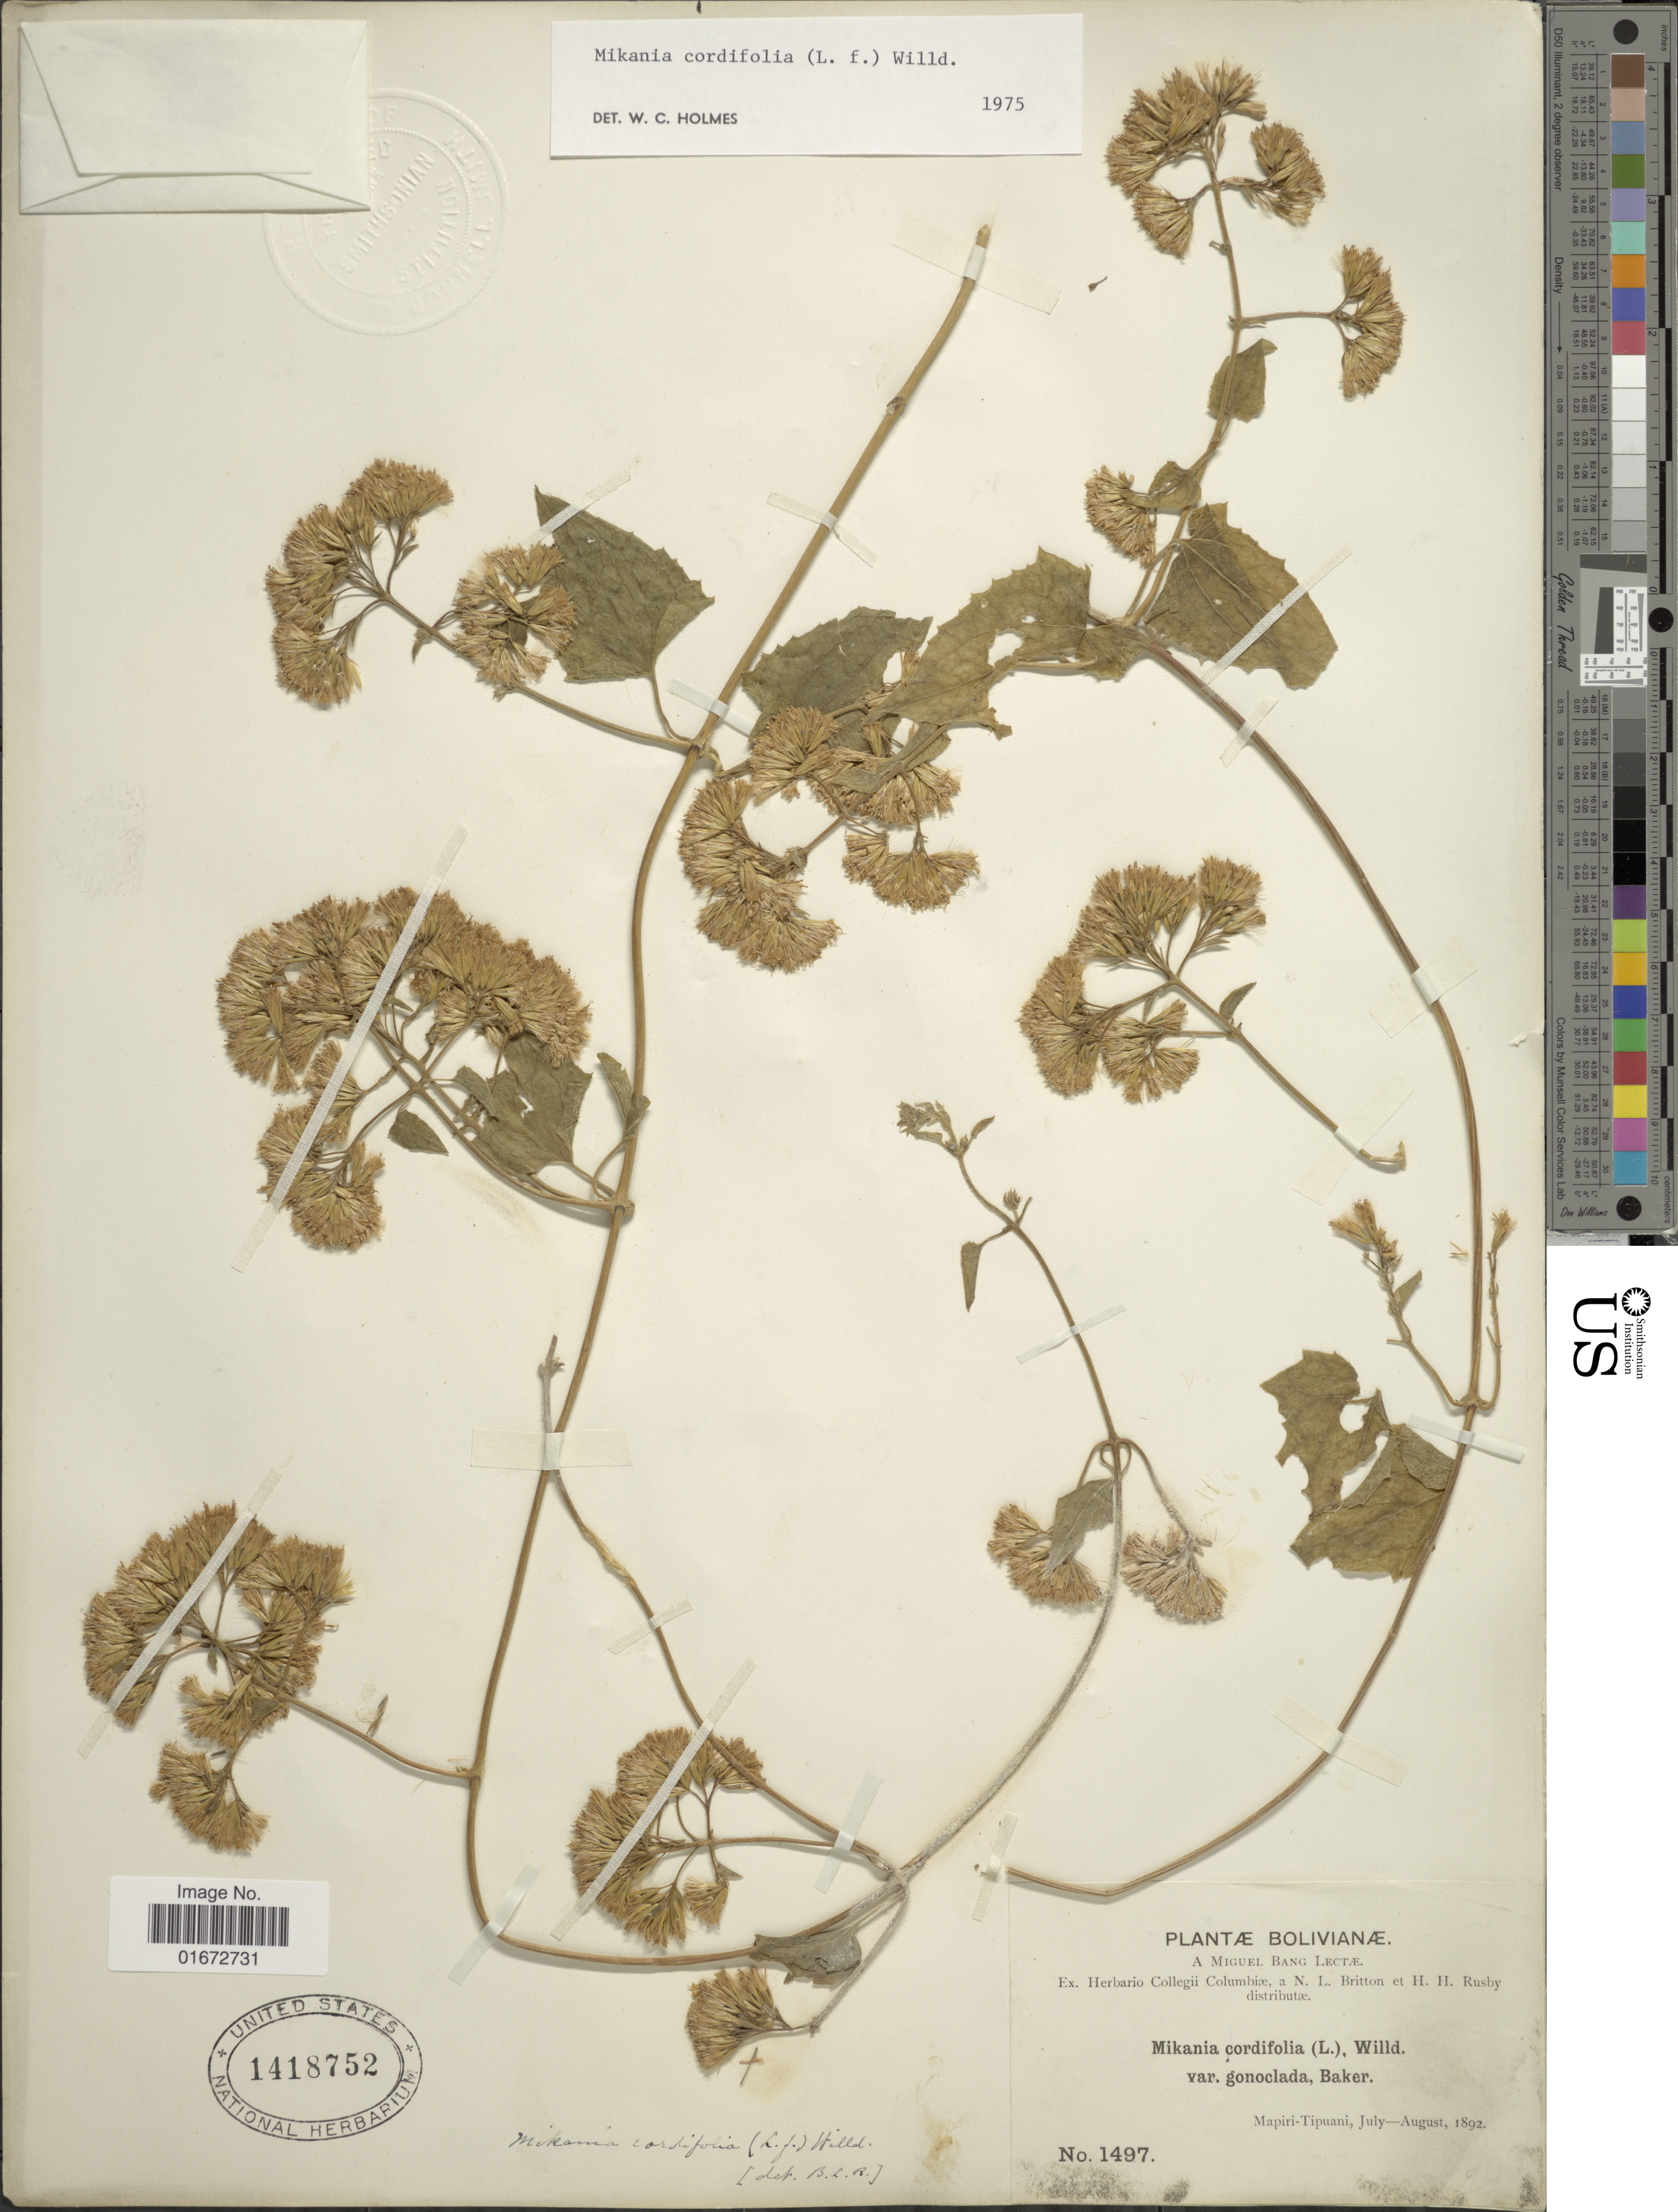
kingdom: Plantae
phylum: Tracheophyta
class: Magnoliopsida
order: Asterales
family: Asteraceae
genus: Mikania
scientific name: Mikania cordifolia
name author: Kunth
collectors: M. Bang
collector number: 1497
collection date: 1892-07/1892-08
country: Bolivia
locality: Mapiri-Tipuani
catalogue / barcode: US 1418752